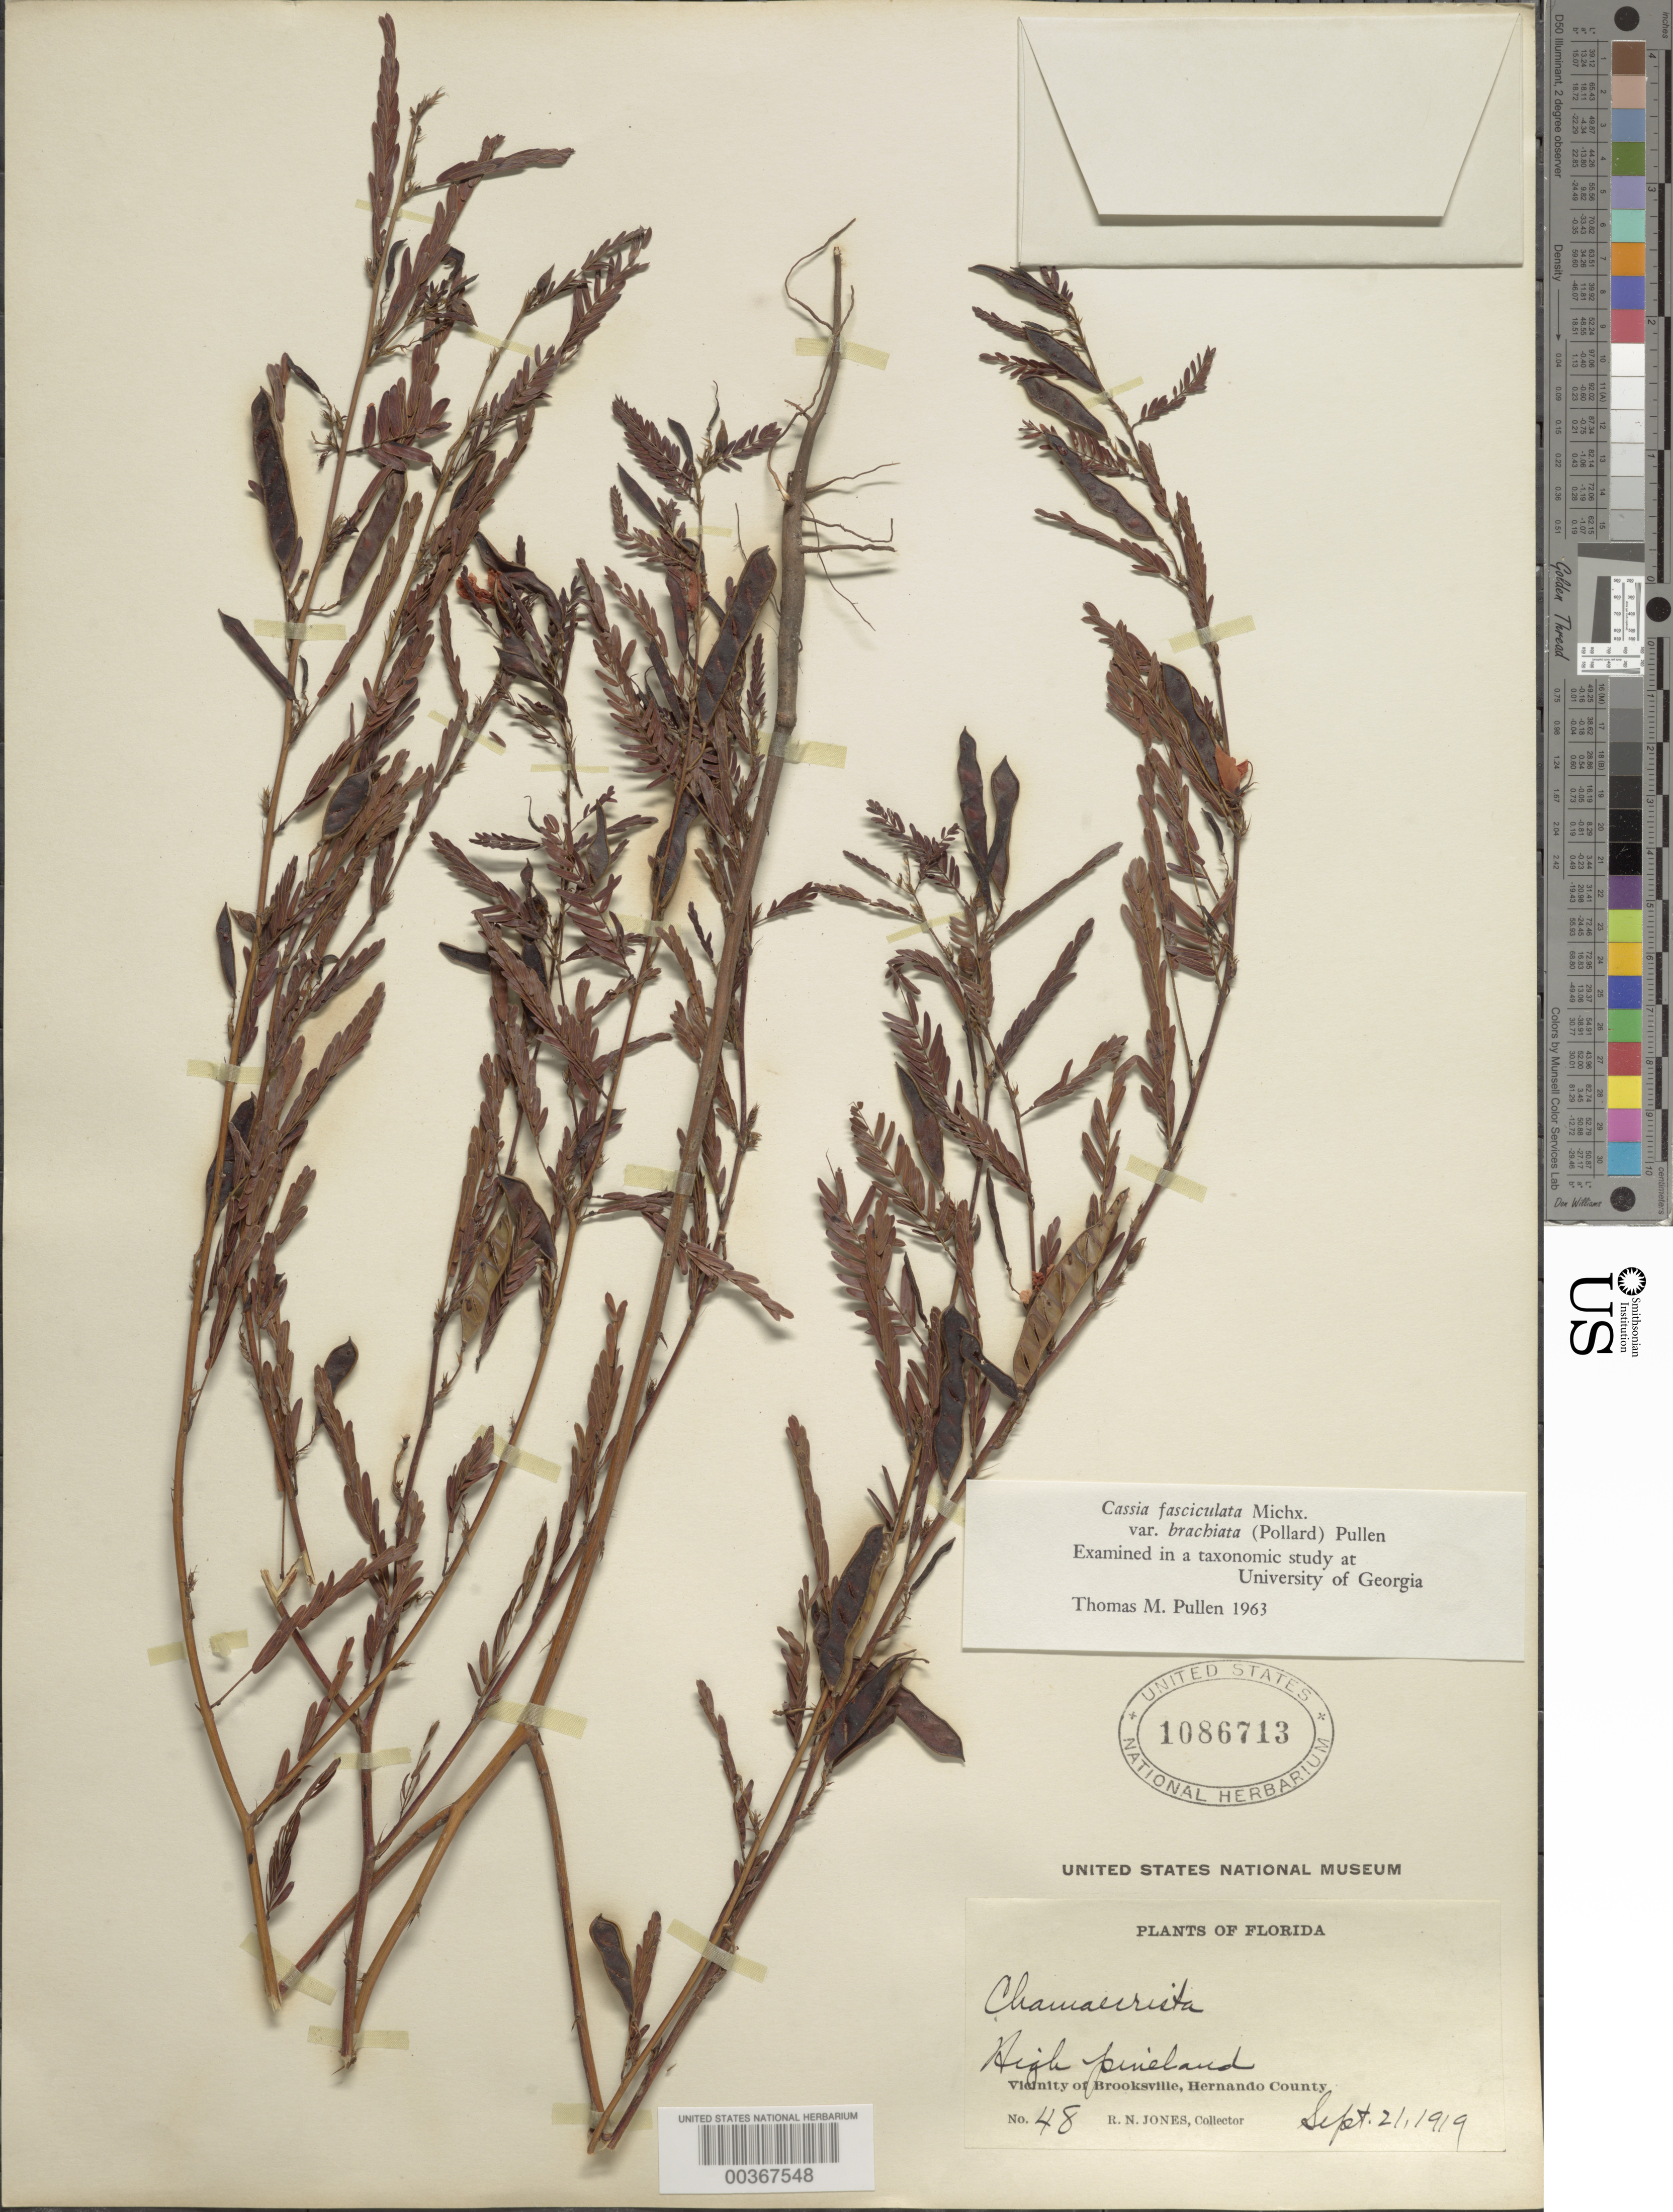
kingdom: Plantae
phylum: Tracheophyta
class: Magnoliopsida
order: Fabales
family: Fabaceae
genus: Chamaecrista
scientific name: Chamaecrista fasciculata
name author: (Michx.) Greene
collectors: R. N. Jones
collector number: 48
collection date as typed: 21 Sep 1919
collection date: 1919-09-21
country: United States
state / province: Florida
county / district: Hernando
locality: Vicinity of brooksville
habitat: High pineland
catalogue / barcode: US 1086713